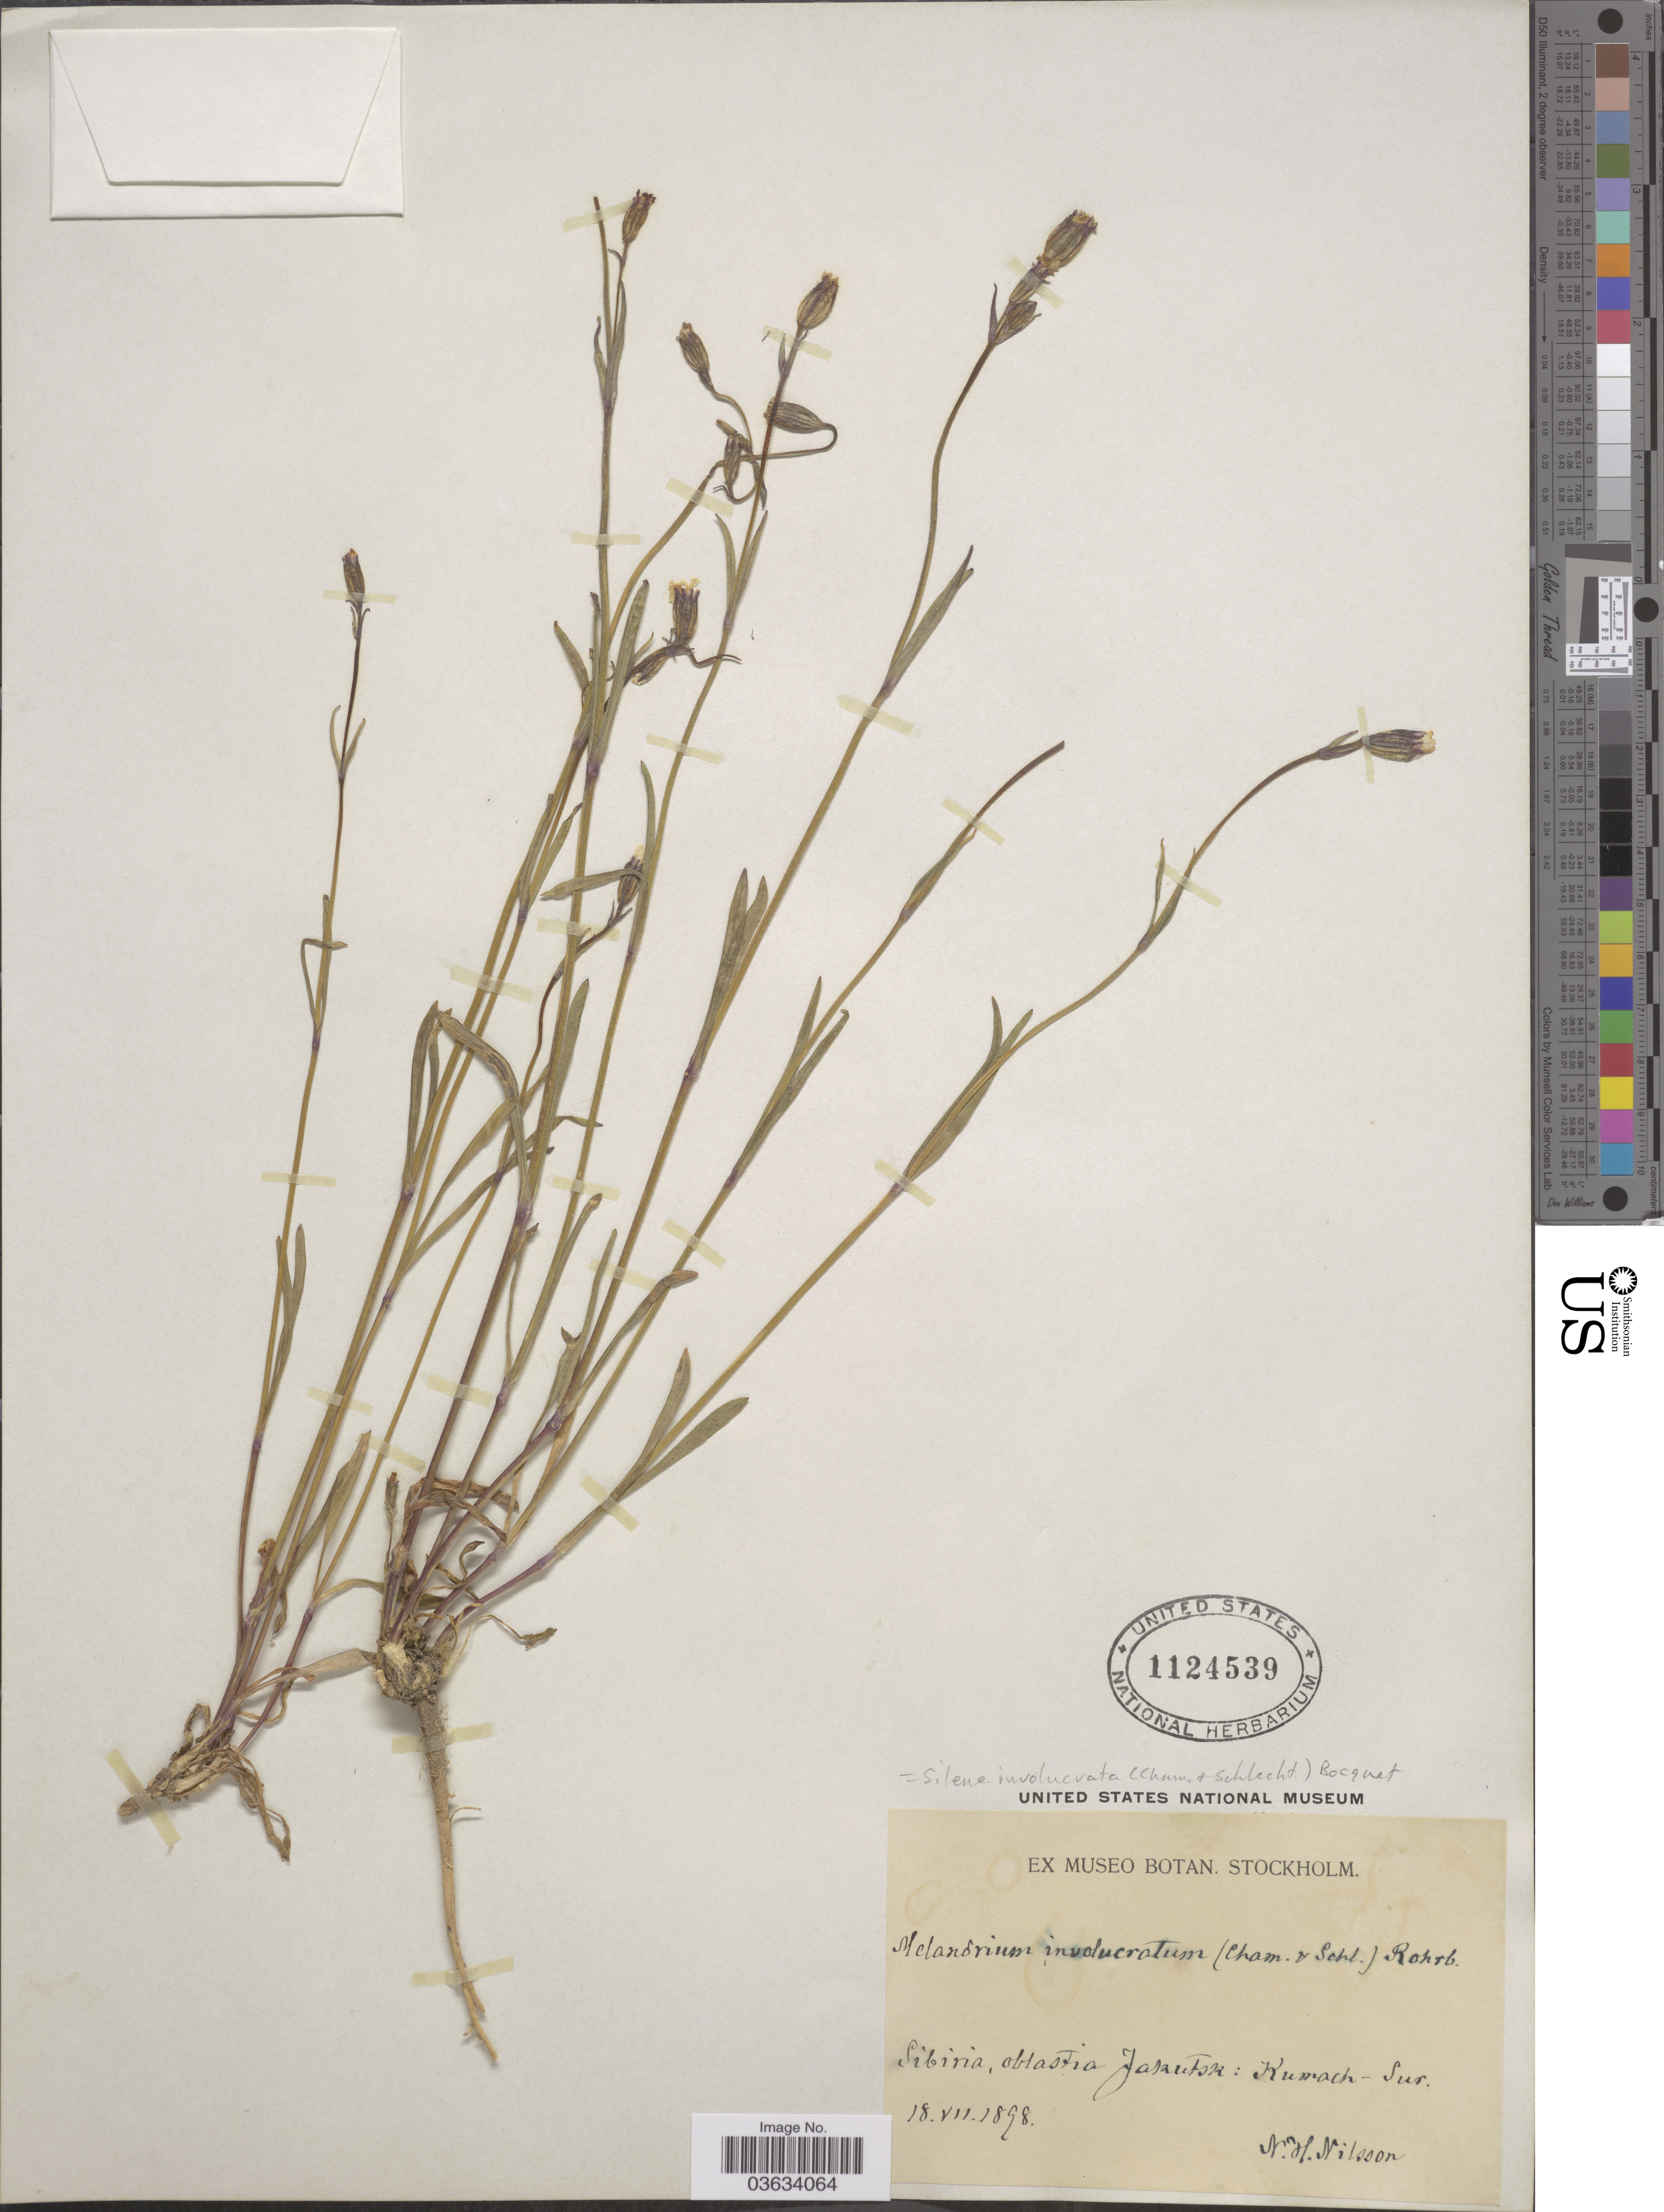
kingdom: Plantae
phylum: Tracheophyta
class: Magnoliopsida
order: Caryophyllales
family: Caryophyllaceae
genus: Silene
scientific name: Silene involucrata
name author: (Cham. & Schltdl.) Bocquet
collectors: N. H. Nilsson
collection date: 1898-07-18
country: Russian Federation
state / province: Sakha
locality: Sibiria, oblastia Jakutsk: Kumach-Sur.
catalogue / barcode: US 1124539